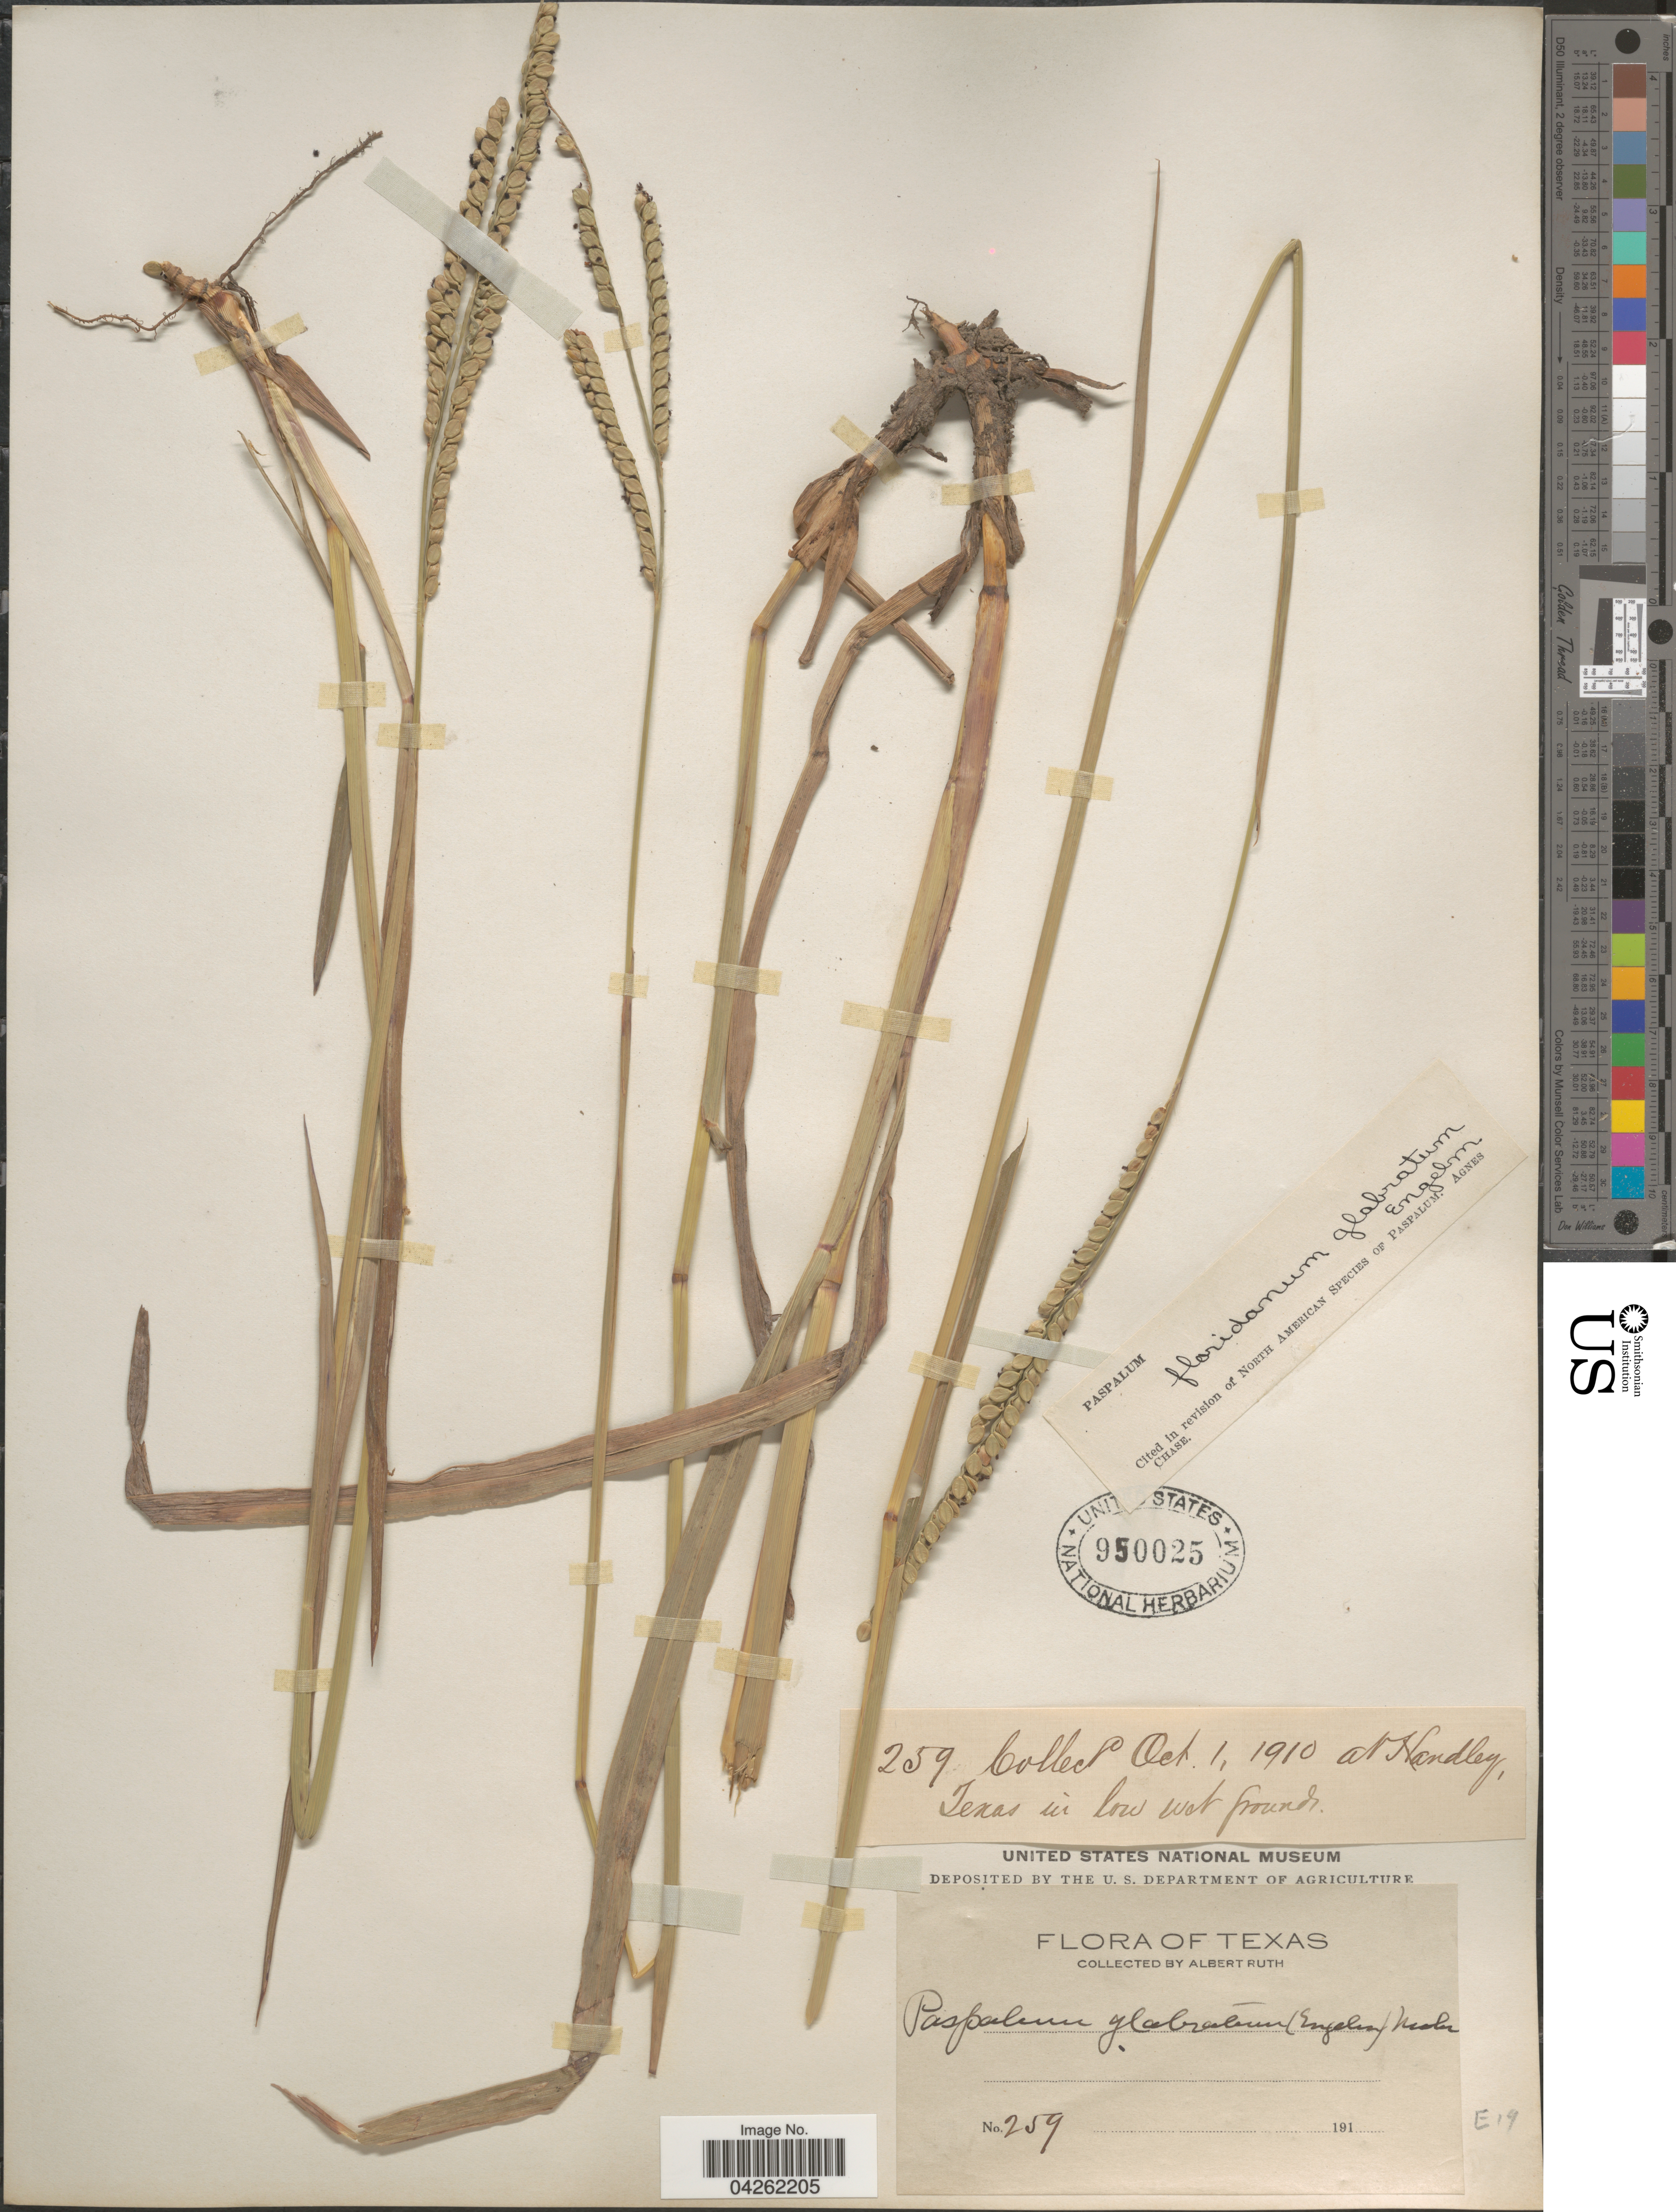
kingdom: Plantae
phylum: Tracheophyta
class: Liliopsida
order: Poales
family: Poaceae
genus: Paspalum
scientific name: Paspalum floridanum var. glabratum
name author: Engelm. ex Vasey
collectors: A. Ruth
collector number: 259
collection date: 1910-10-01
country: United States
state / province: Texas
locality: At Handley, in low wet grounds.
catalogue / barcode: US 950025